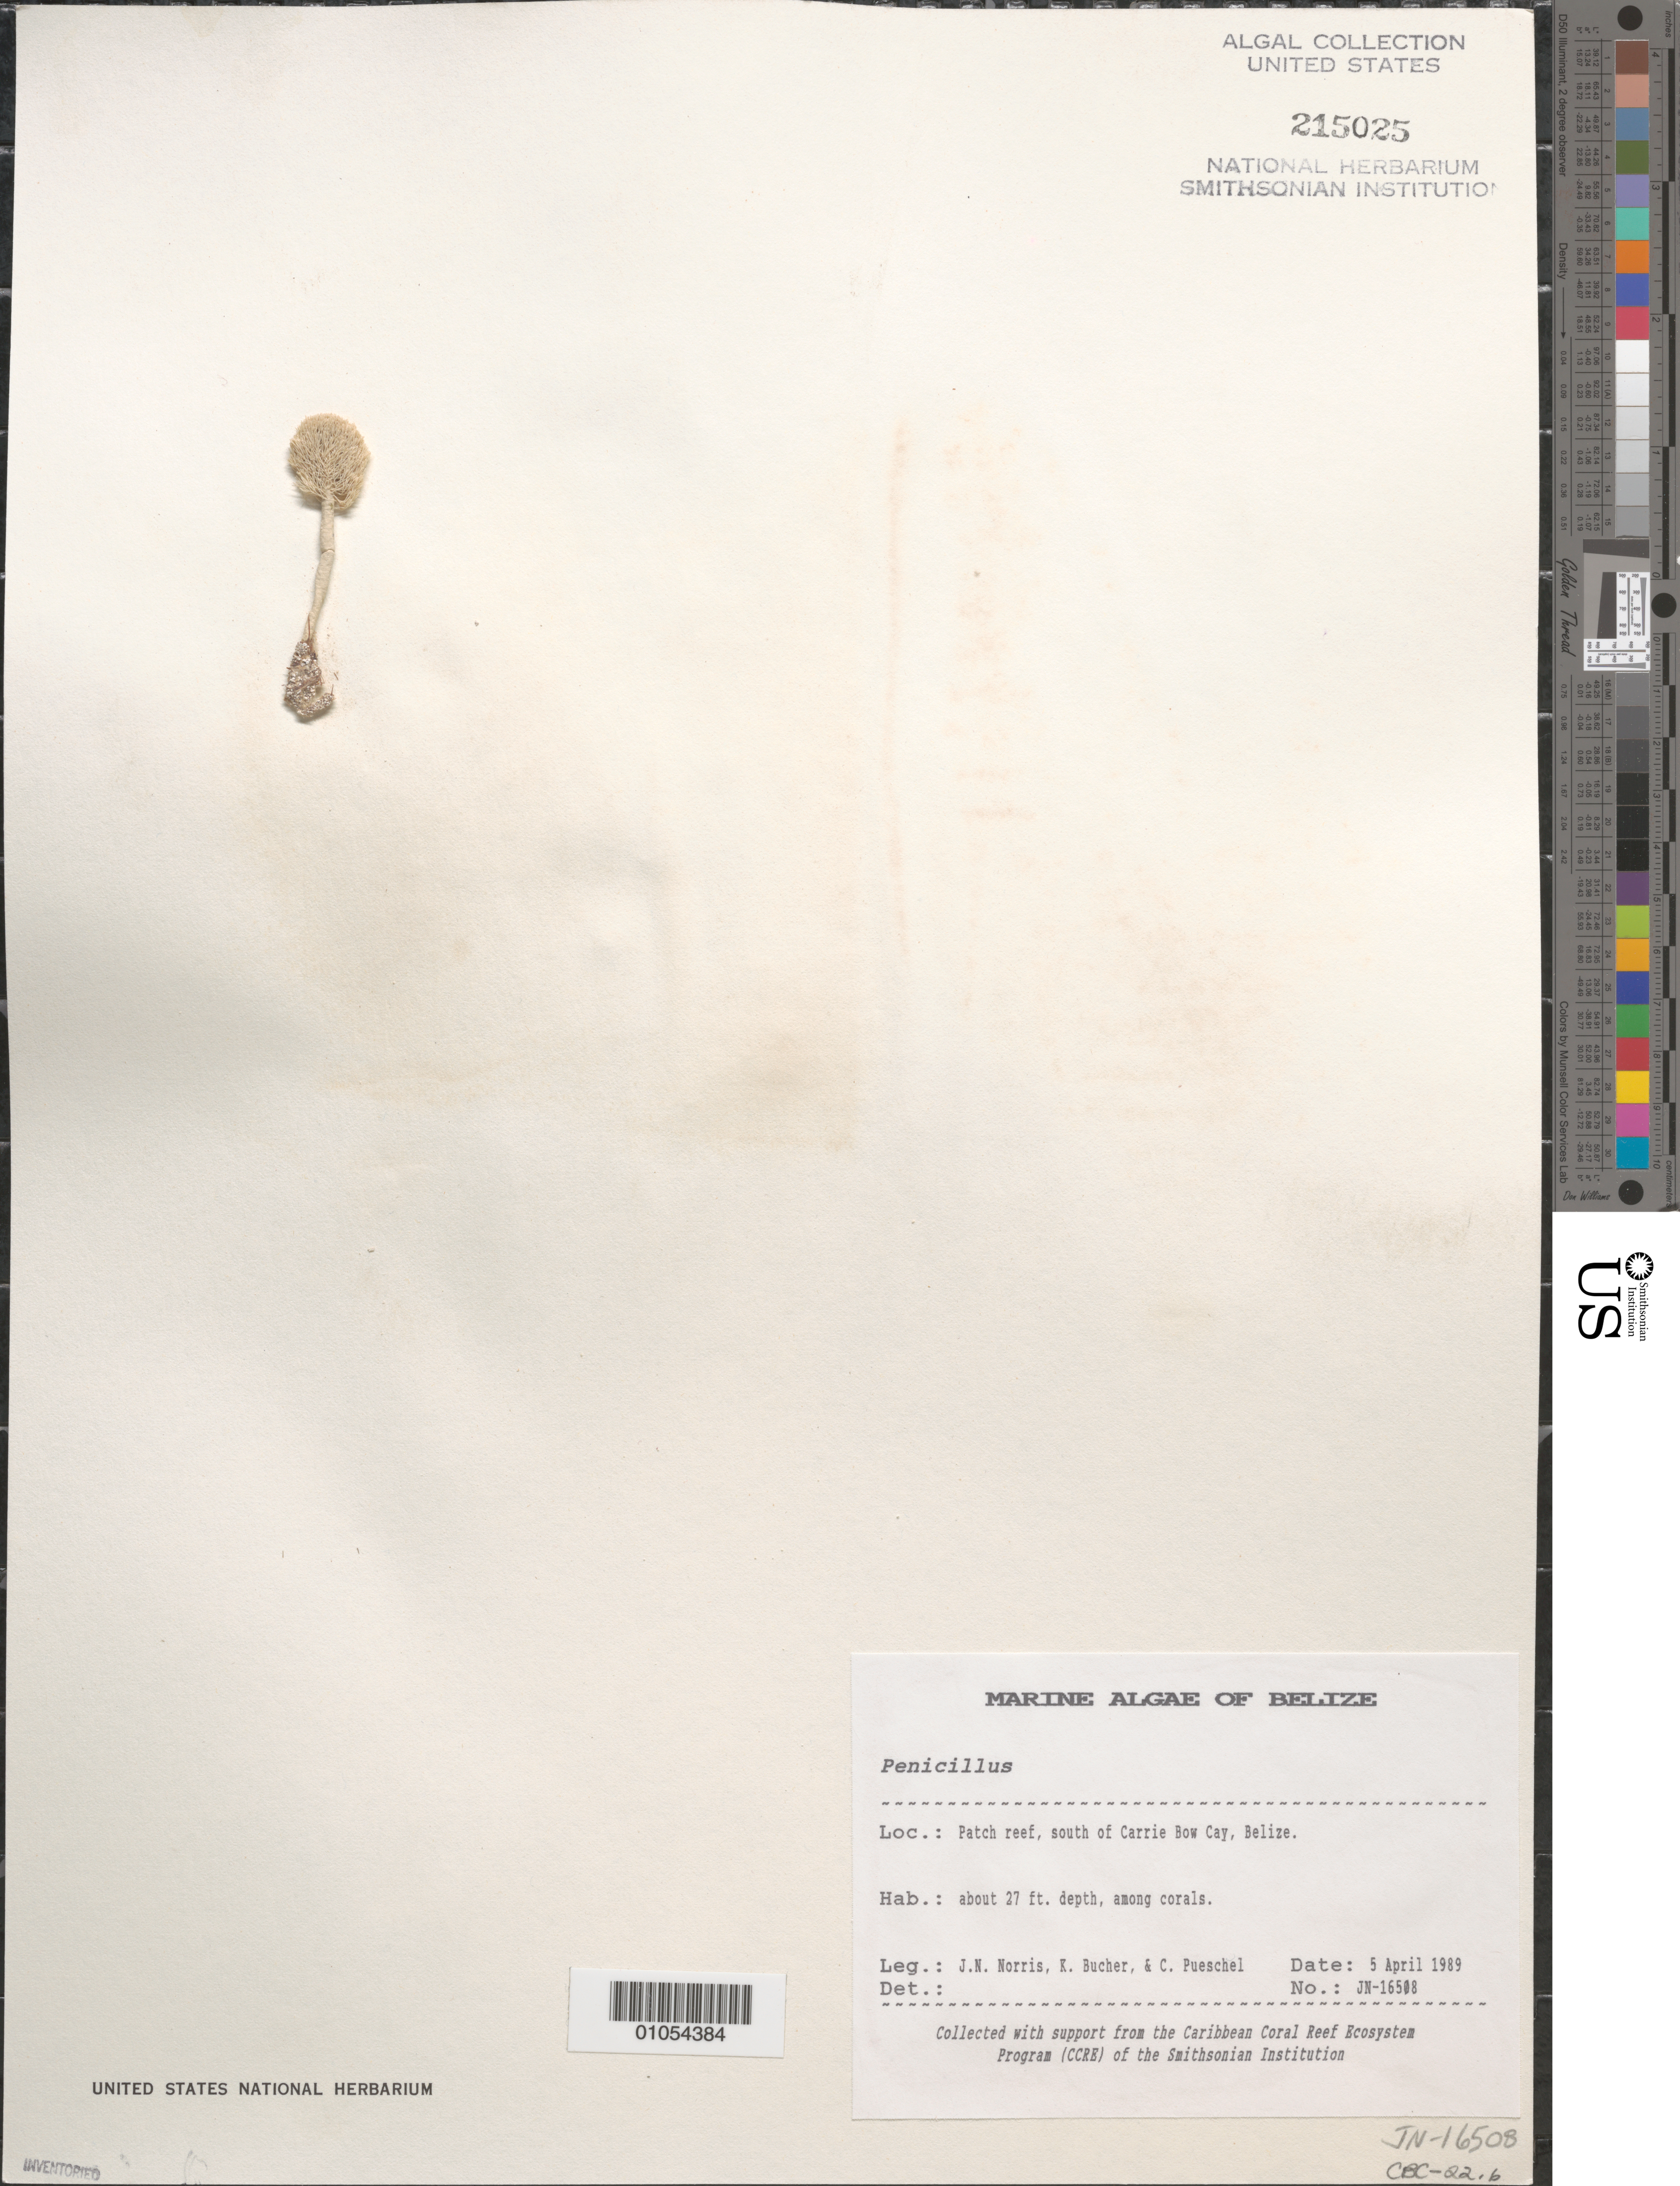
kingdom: Plantae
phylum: Chlorophyta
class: Ulvophyceae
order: Bryopsidales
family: Udoteaceae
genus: Penicillus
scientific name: Penicillus sp.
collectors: J. N. Norris, K. E. Bucher & C. Pueschel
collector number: JN-16508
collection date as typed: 05 Apr 1989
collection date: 1989-04-05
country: Belize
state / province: Stann Creek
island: Carrie Bow Cay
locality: South of Carrie Bow Cay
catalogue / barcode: US 215025